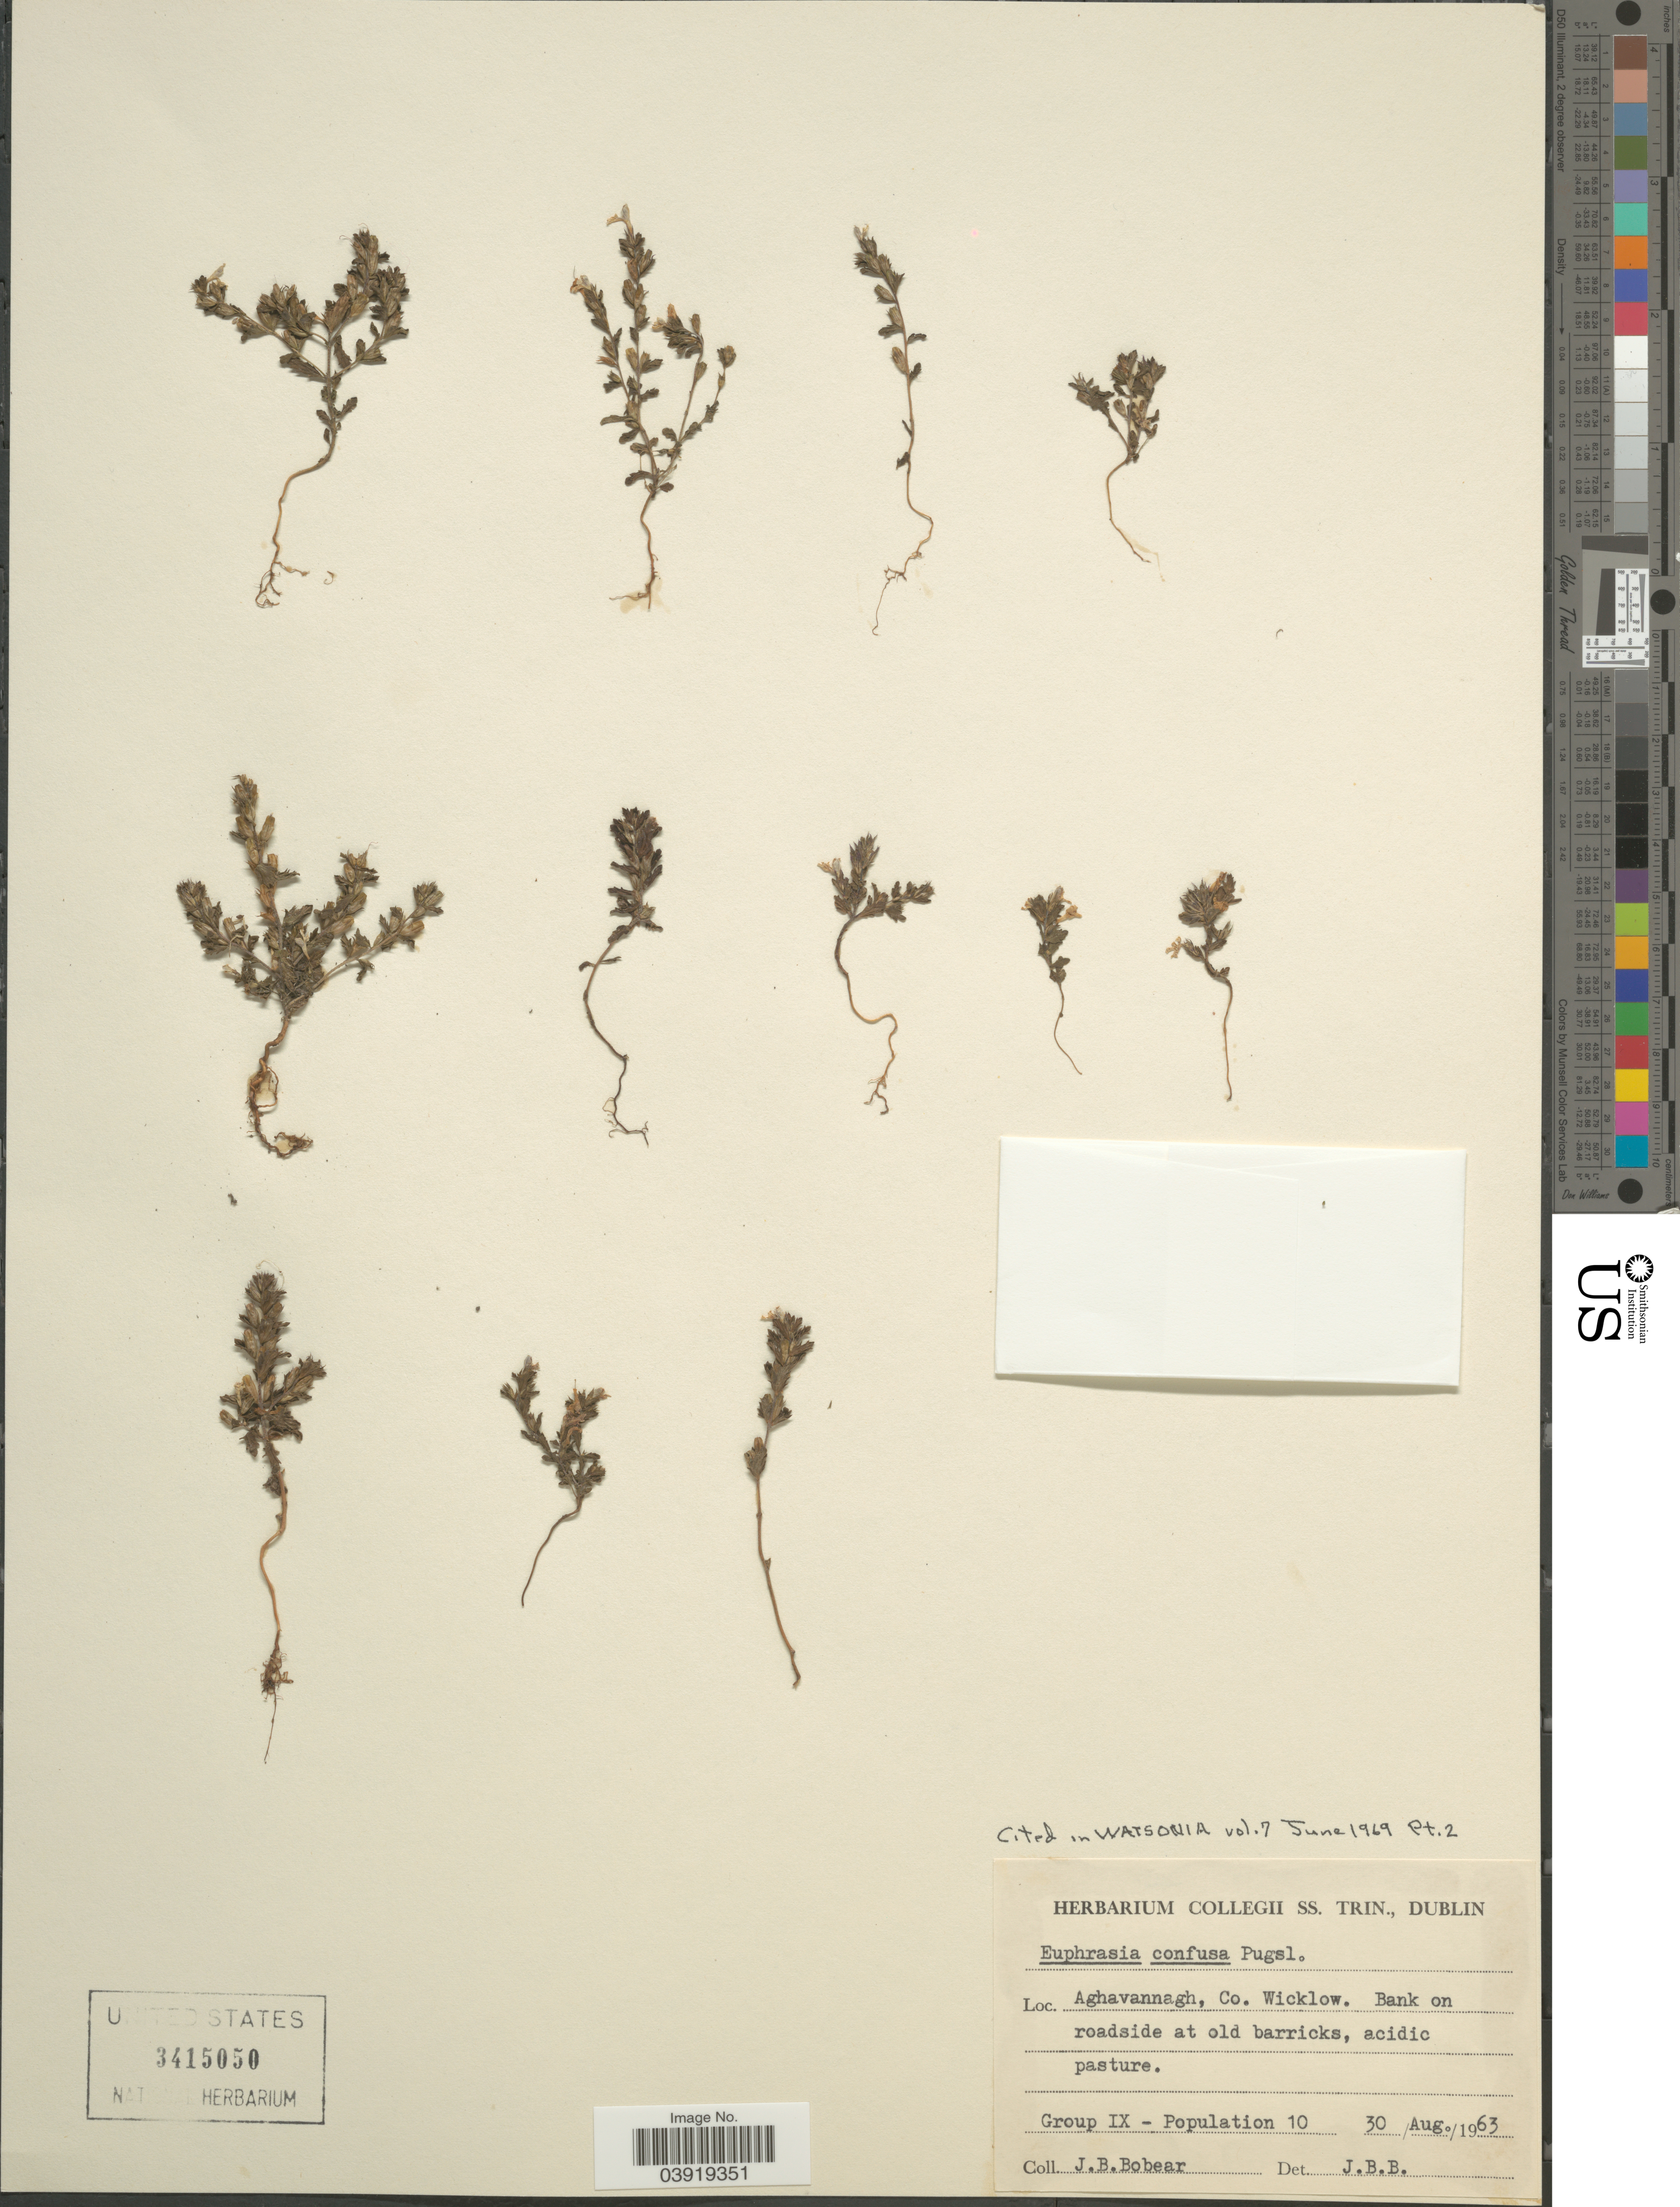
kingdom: Plantae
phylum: Tracheophyta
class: Magnoliopsida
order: Lamiales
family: Orobanchaceae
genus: Euphrasia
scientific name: Euphrasia confusa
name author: Sennen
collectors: J. Bobear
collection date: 1963-08-30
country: Ireland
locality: Aghavannagh, Co. Wicklow. Bank on roadside at old barricks, acidic pasture. Group IX - Population 10 [unsure placement]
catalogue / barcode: US 3415050